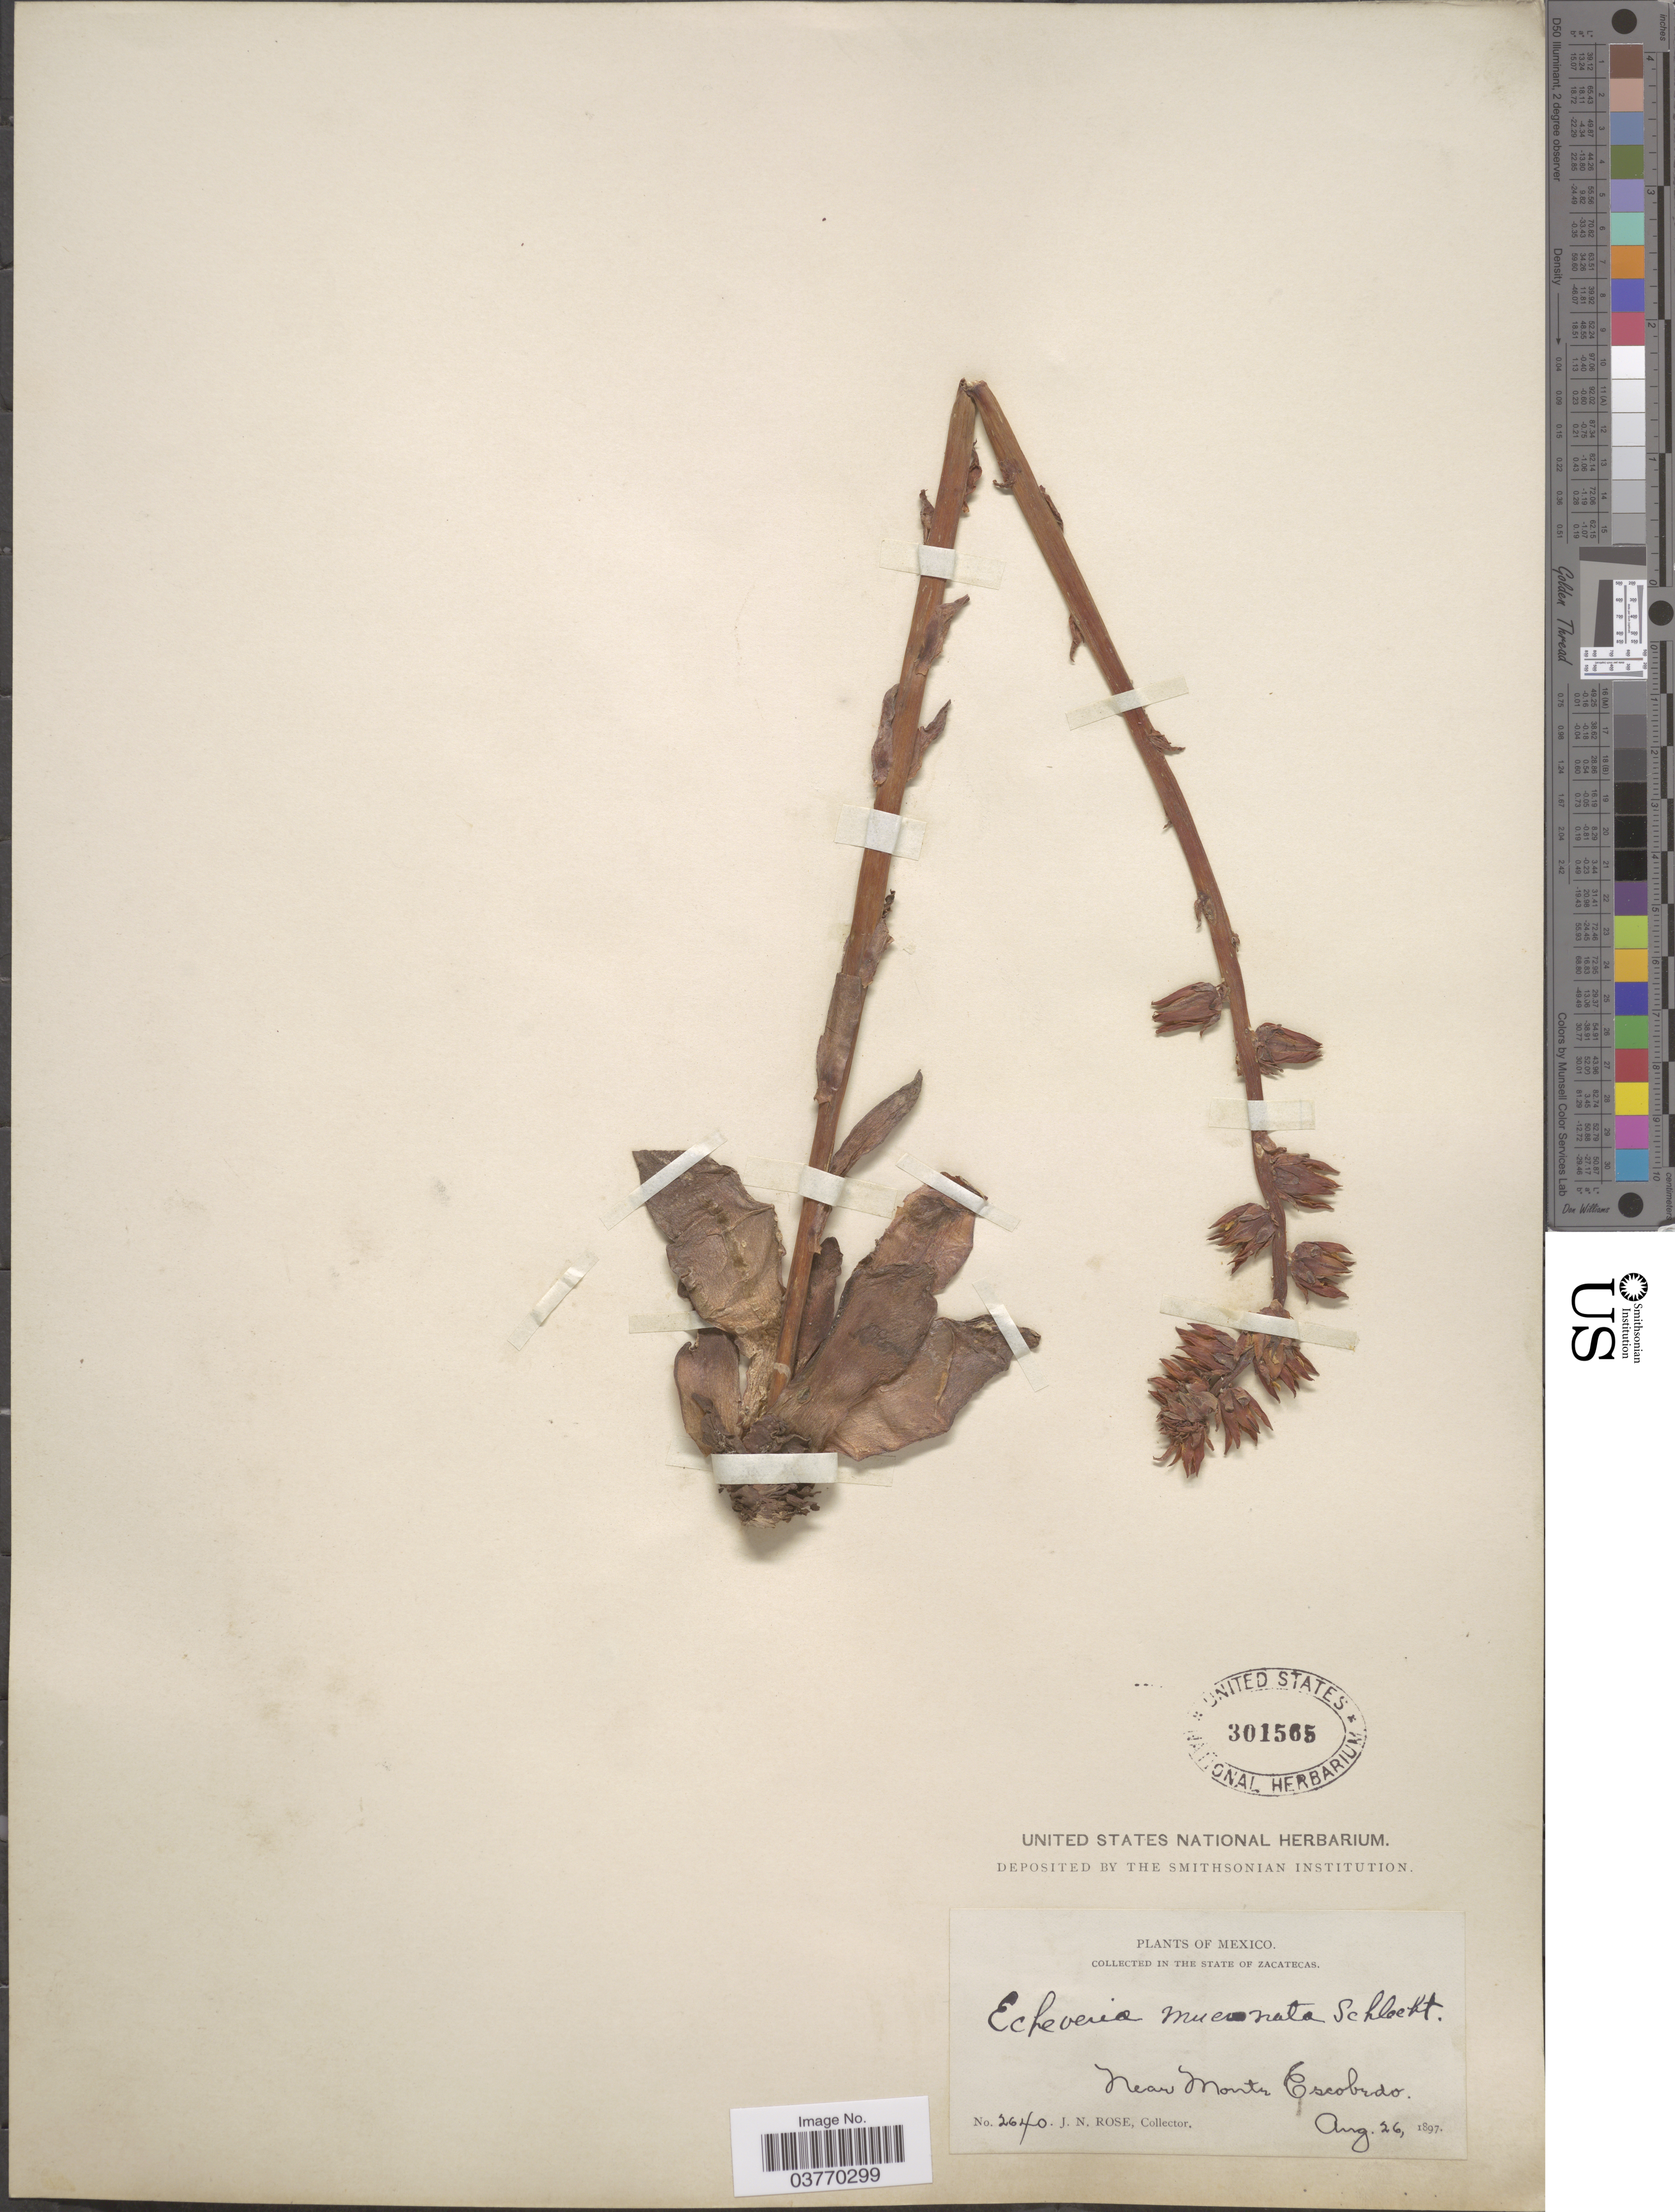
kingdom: Plantae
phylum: Tracheophyta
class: Magnoliopsida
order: Saxifragales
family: Crassulaceae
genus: Echeveria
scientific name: Echeveria mucronata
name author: Schltdl.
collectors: J. N. Rose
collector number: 2640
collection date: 1897-08-26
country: Mexico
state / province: Zacatecas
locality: Near Monte Escobedo.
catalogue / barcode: US 301565